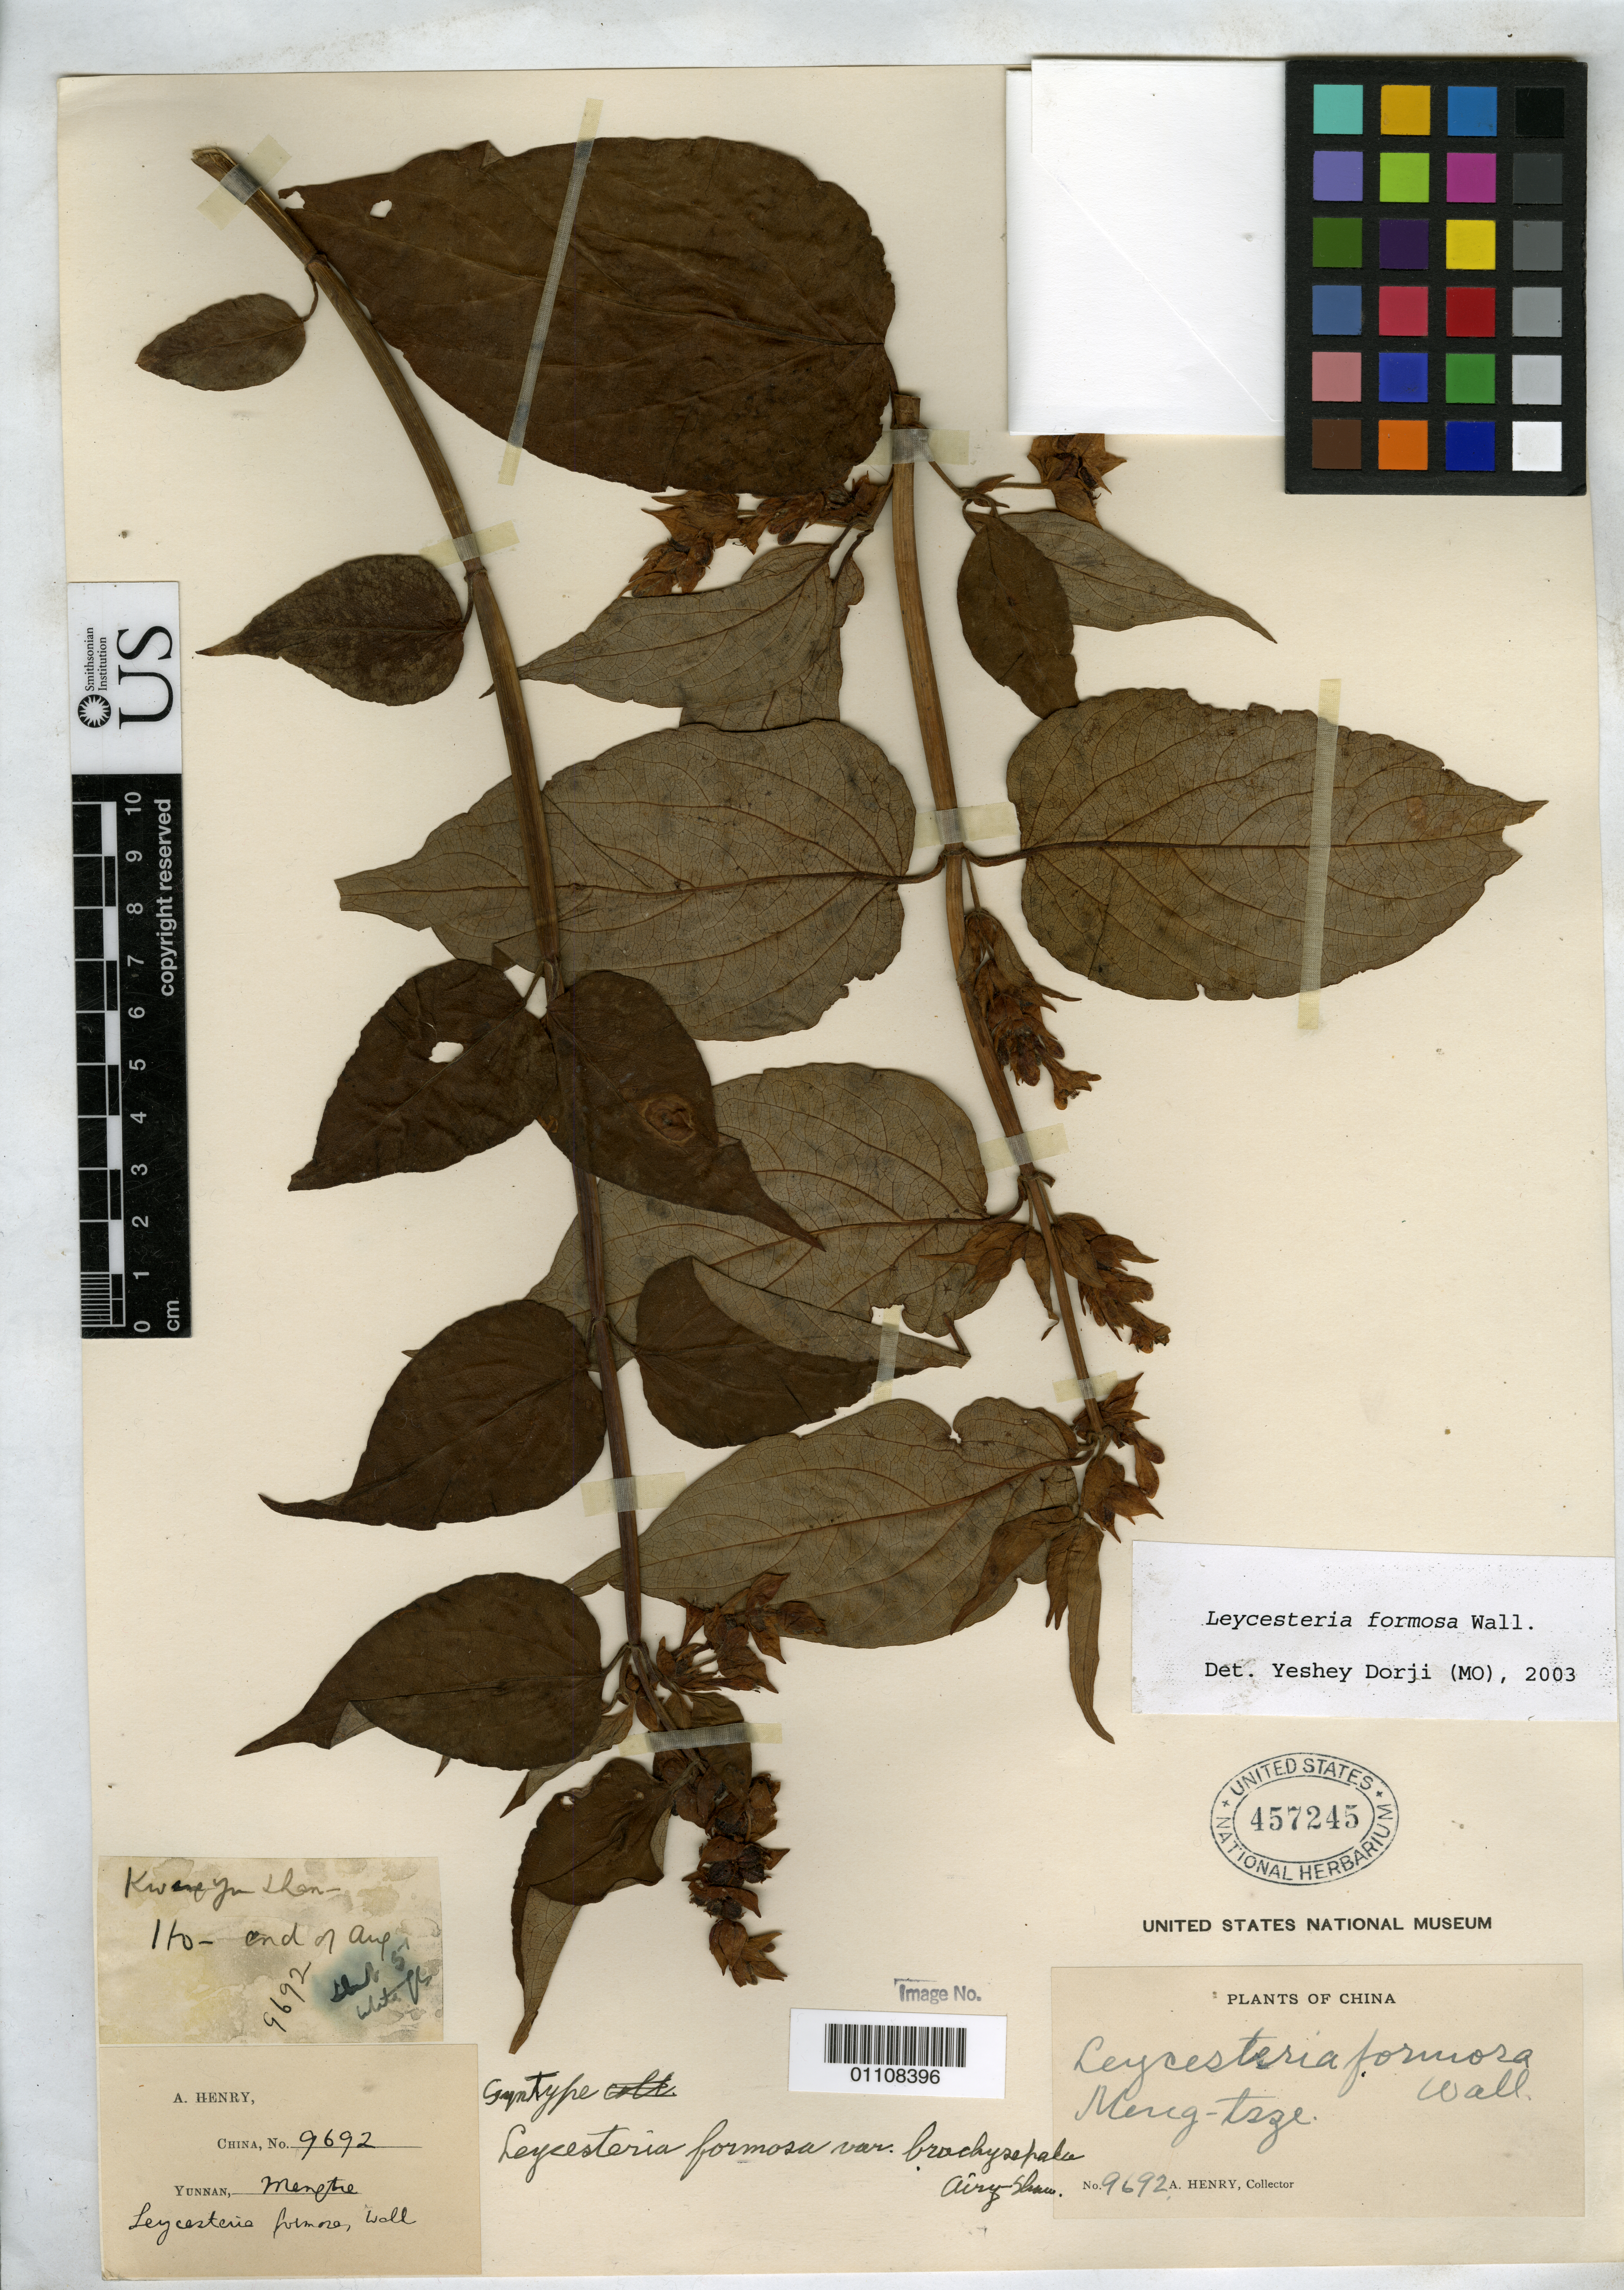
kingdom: Plantae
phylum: Tracheophyta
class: Magnoliopsida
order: Dipsacales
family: Caprifoliaceae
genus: Leycesteria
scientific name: Leycesteria formosa var. brachysepala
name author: Airy Shaw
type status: Syntype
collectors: A. Henry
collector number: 9692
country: China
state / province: Yunnan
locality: Meng-tsze.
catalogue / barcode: US 457245